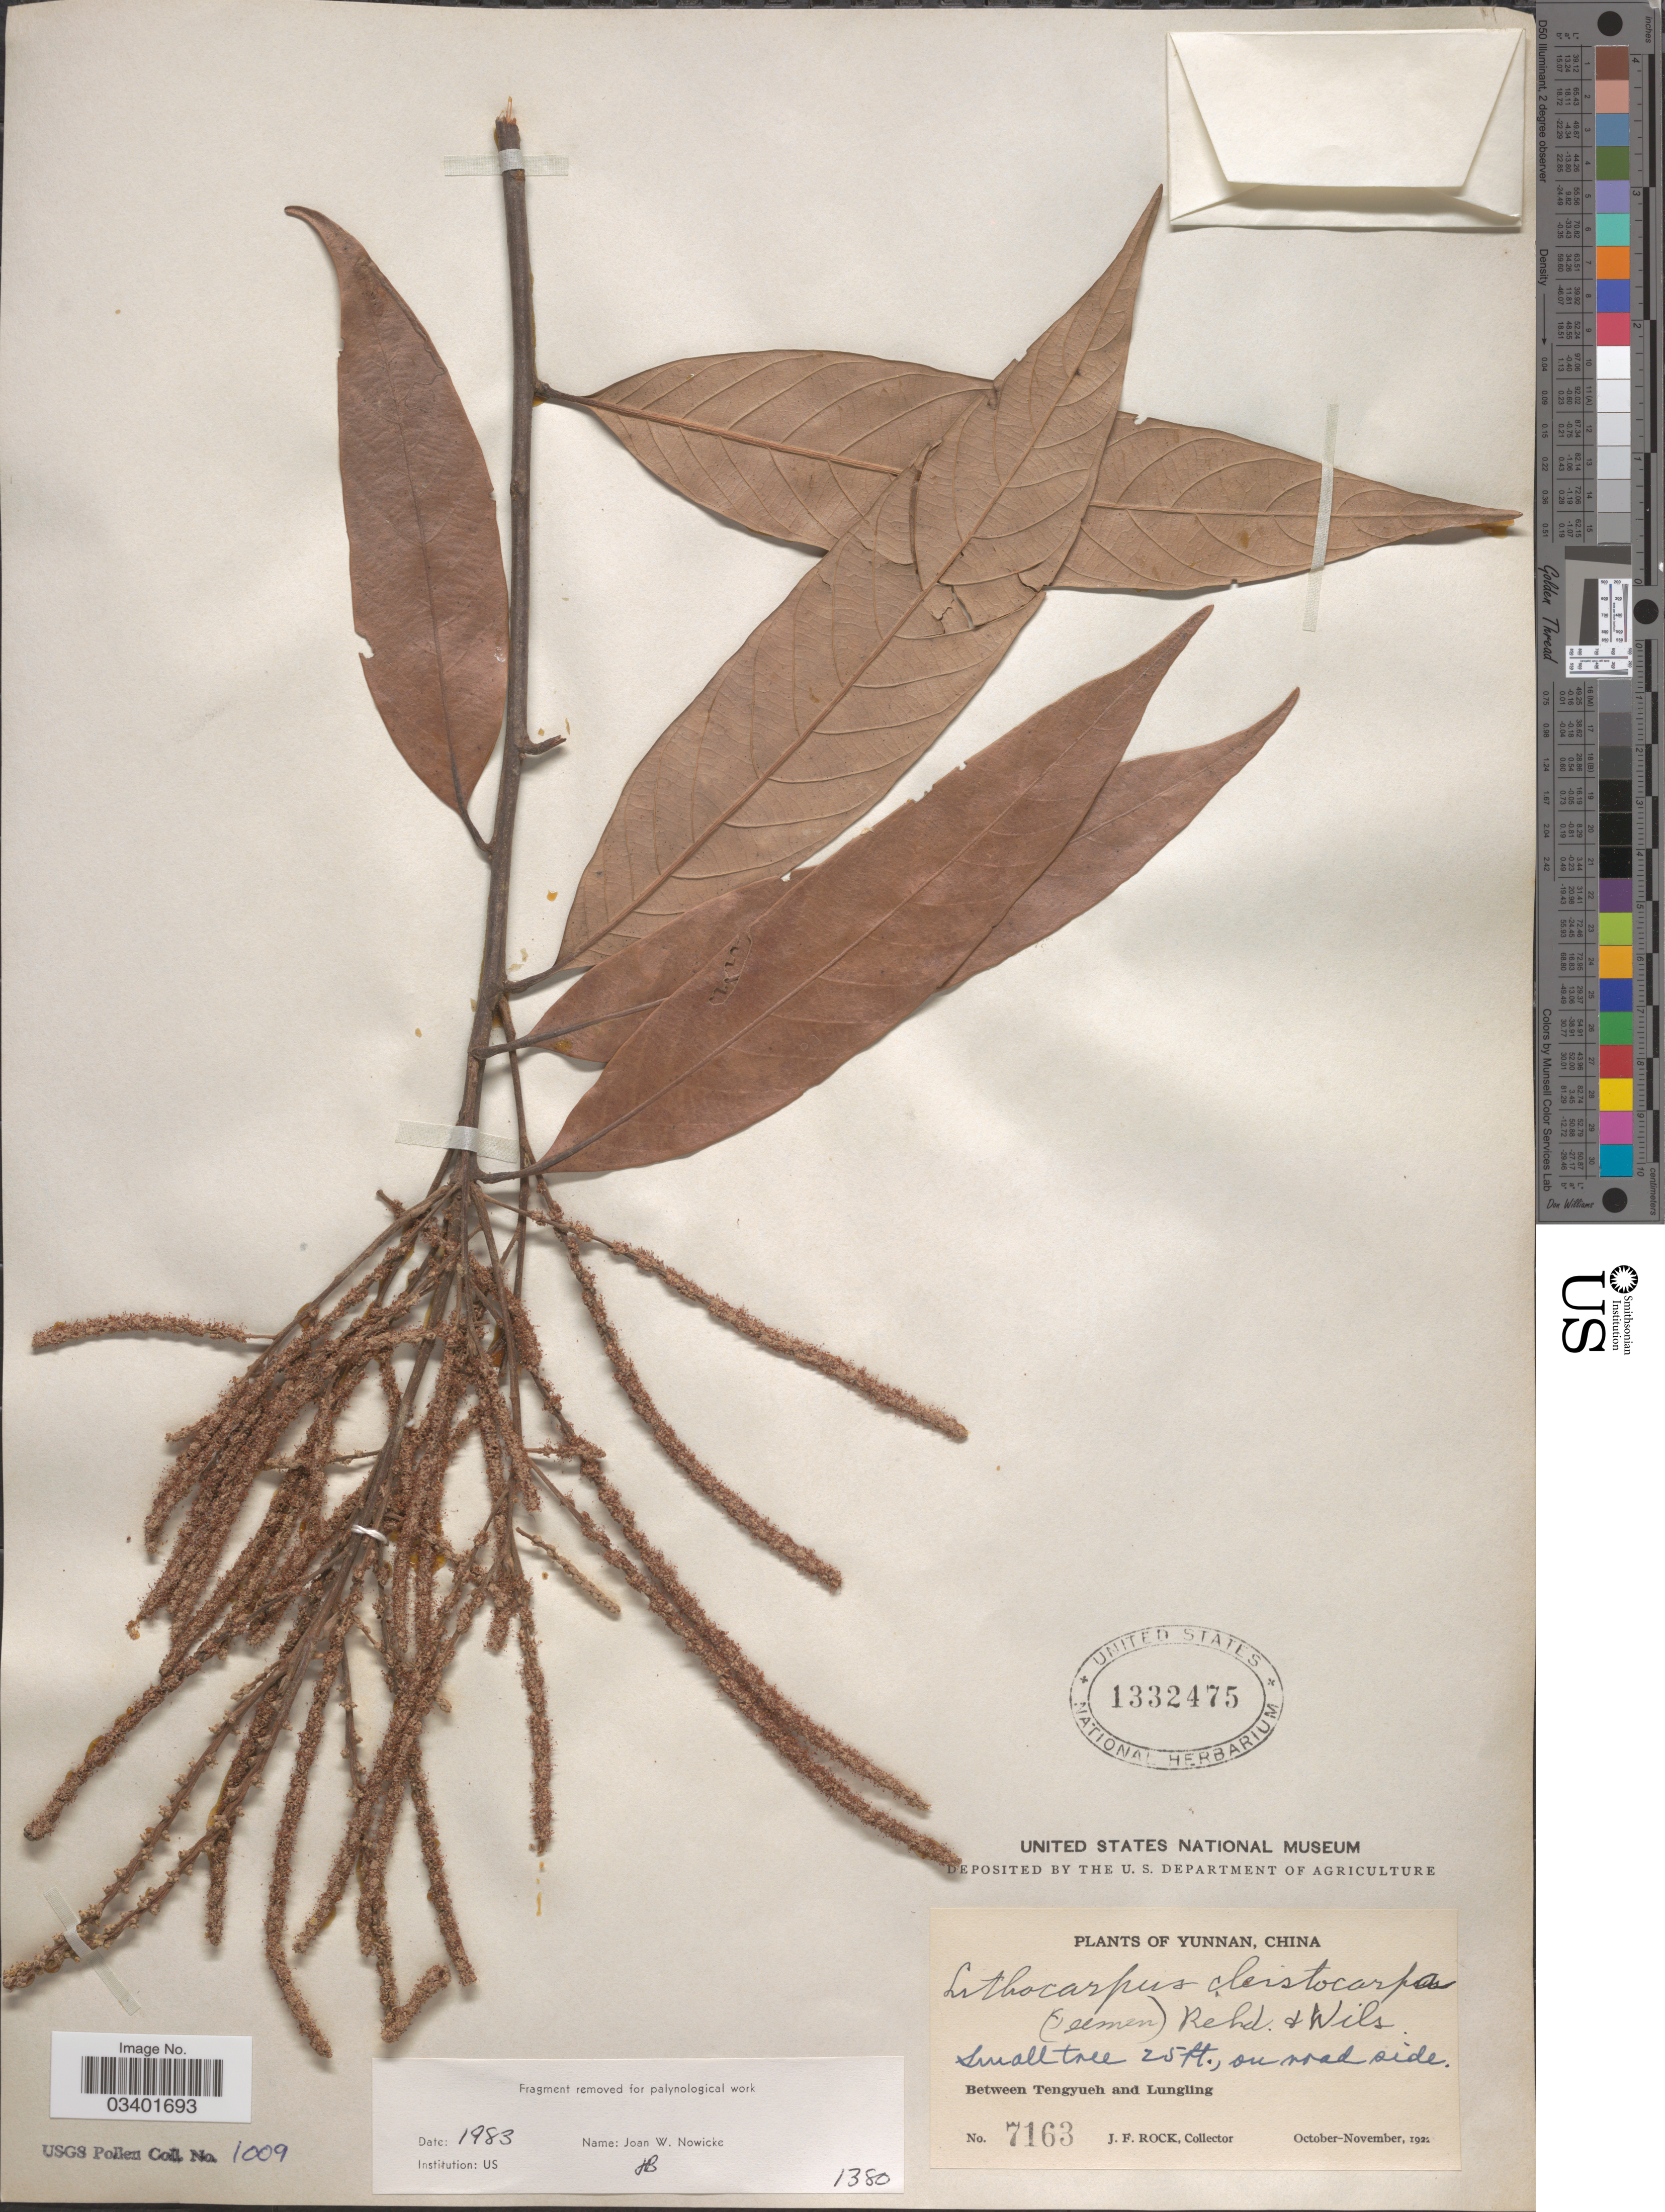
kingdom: Plantae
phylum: Tracheophyta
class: Magnoliopsida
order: Fagales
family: Fagaceae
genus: Lithocarpus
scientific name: Lithocarpus cleistocarpus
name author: (Seemen) Rehder & E.H. Wilson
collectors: J. Rock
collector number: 7163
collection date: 1922-10/1922-11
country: China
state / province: Yunnan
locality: On road side. Between Tengyueh and Lungling.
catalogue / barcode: US 1332475